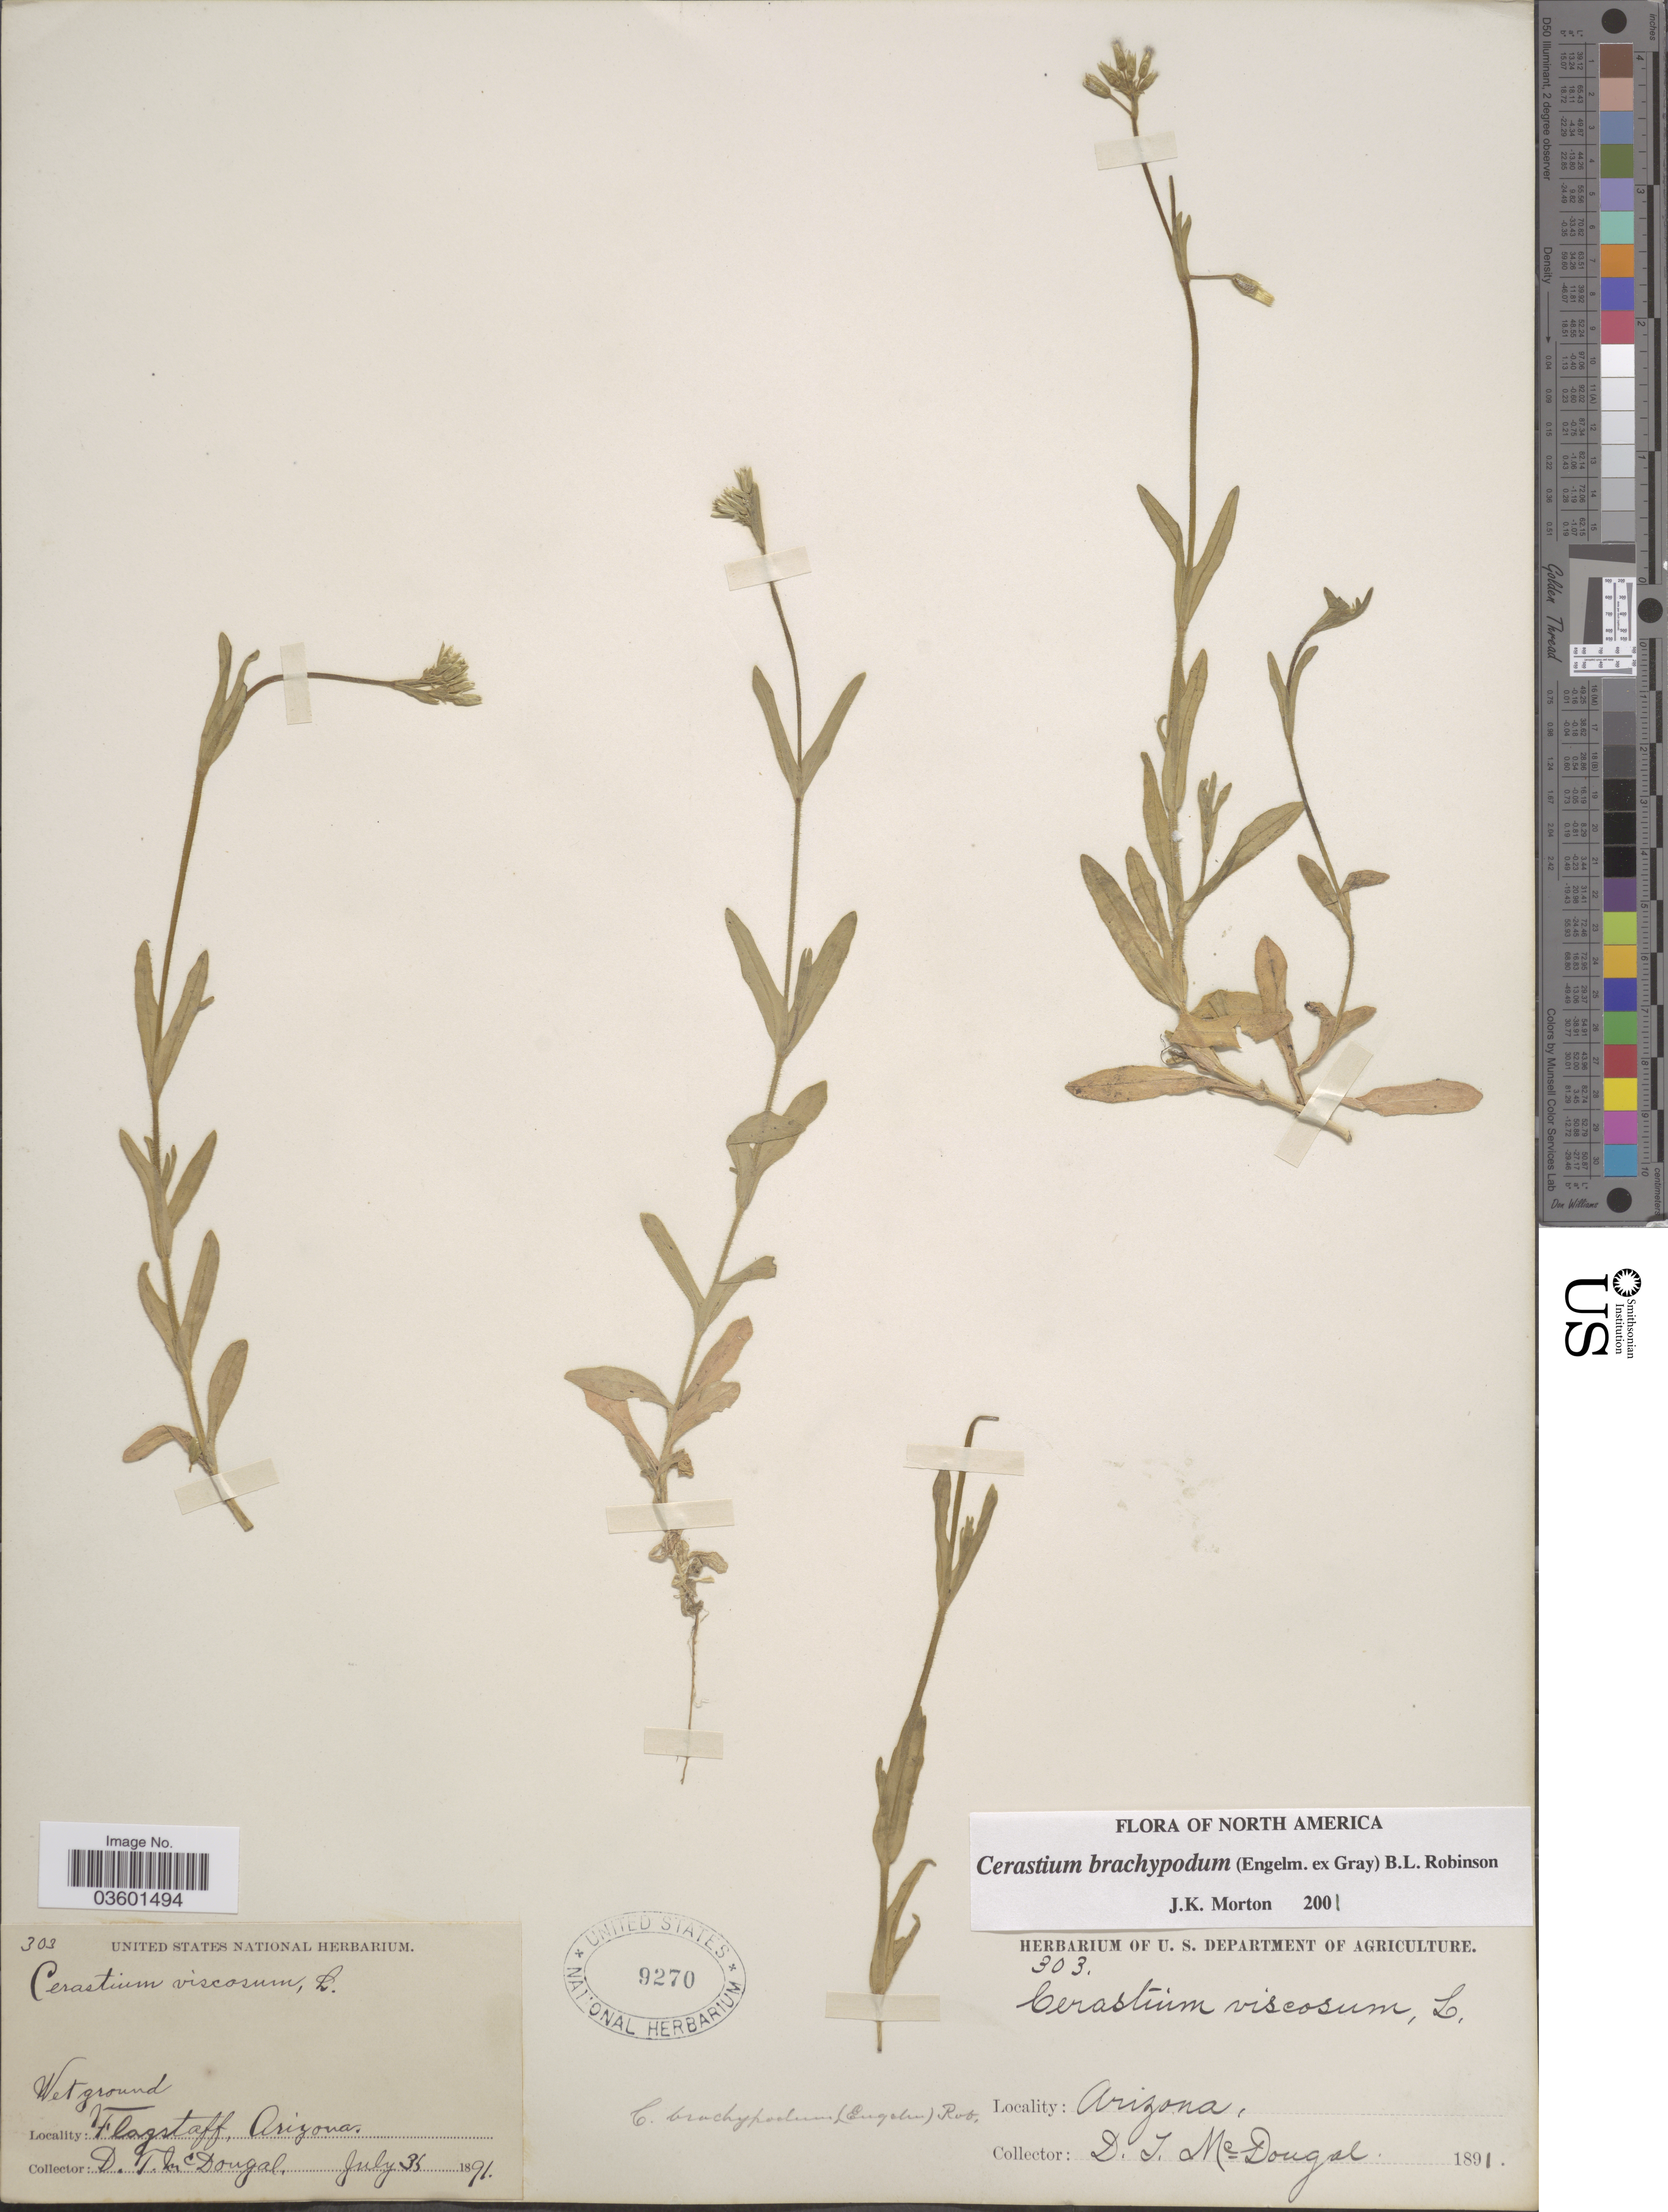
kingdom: Plantae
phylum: Tracheophyta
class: Magnoliopsida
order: Caryophyllales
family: Caryophyllaceae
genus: Cerastium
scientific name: Cerastium brachypodum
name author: (Engelm. ex A. Gray) B.L. Rob.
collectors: D. McDougal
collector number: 303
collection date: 1891-07-31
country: United States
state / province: Arizona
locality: Flagstaff.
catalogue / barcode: US 9270